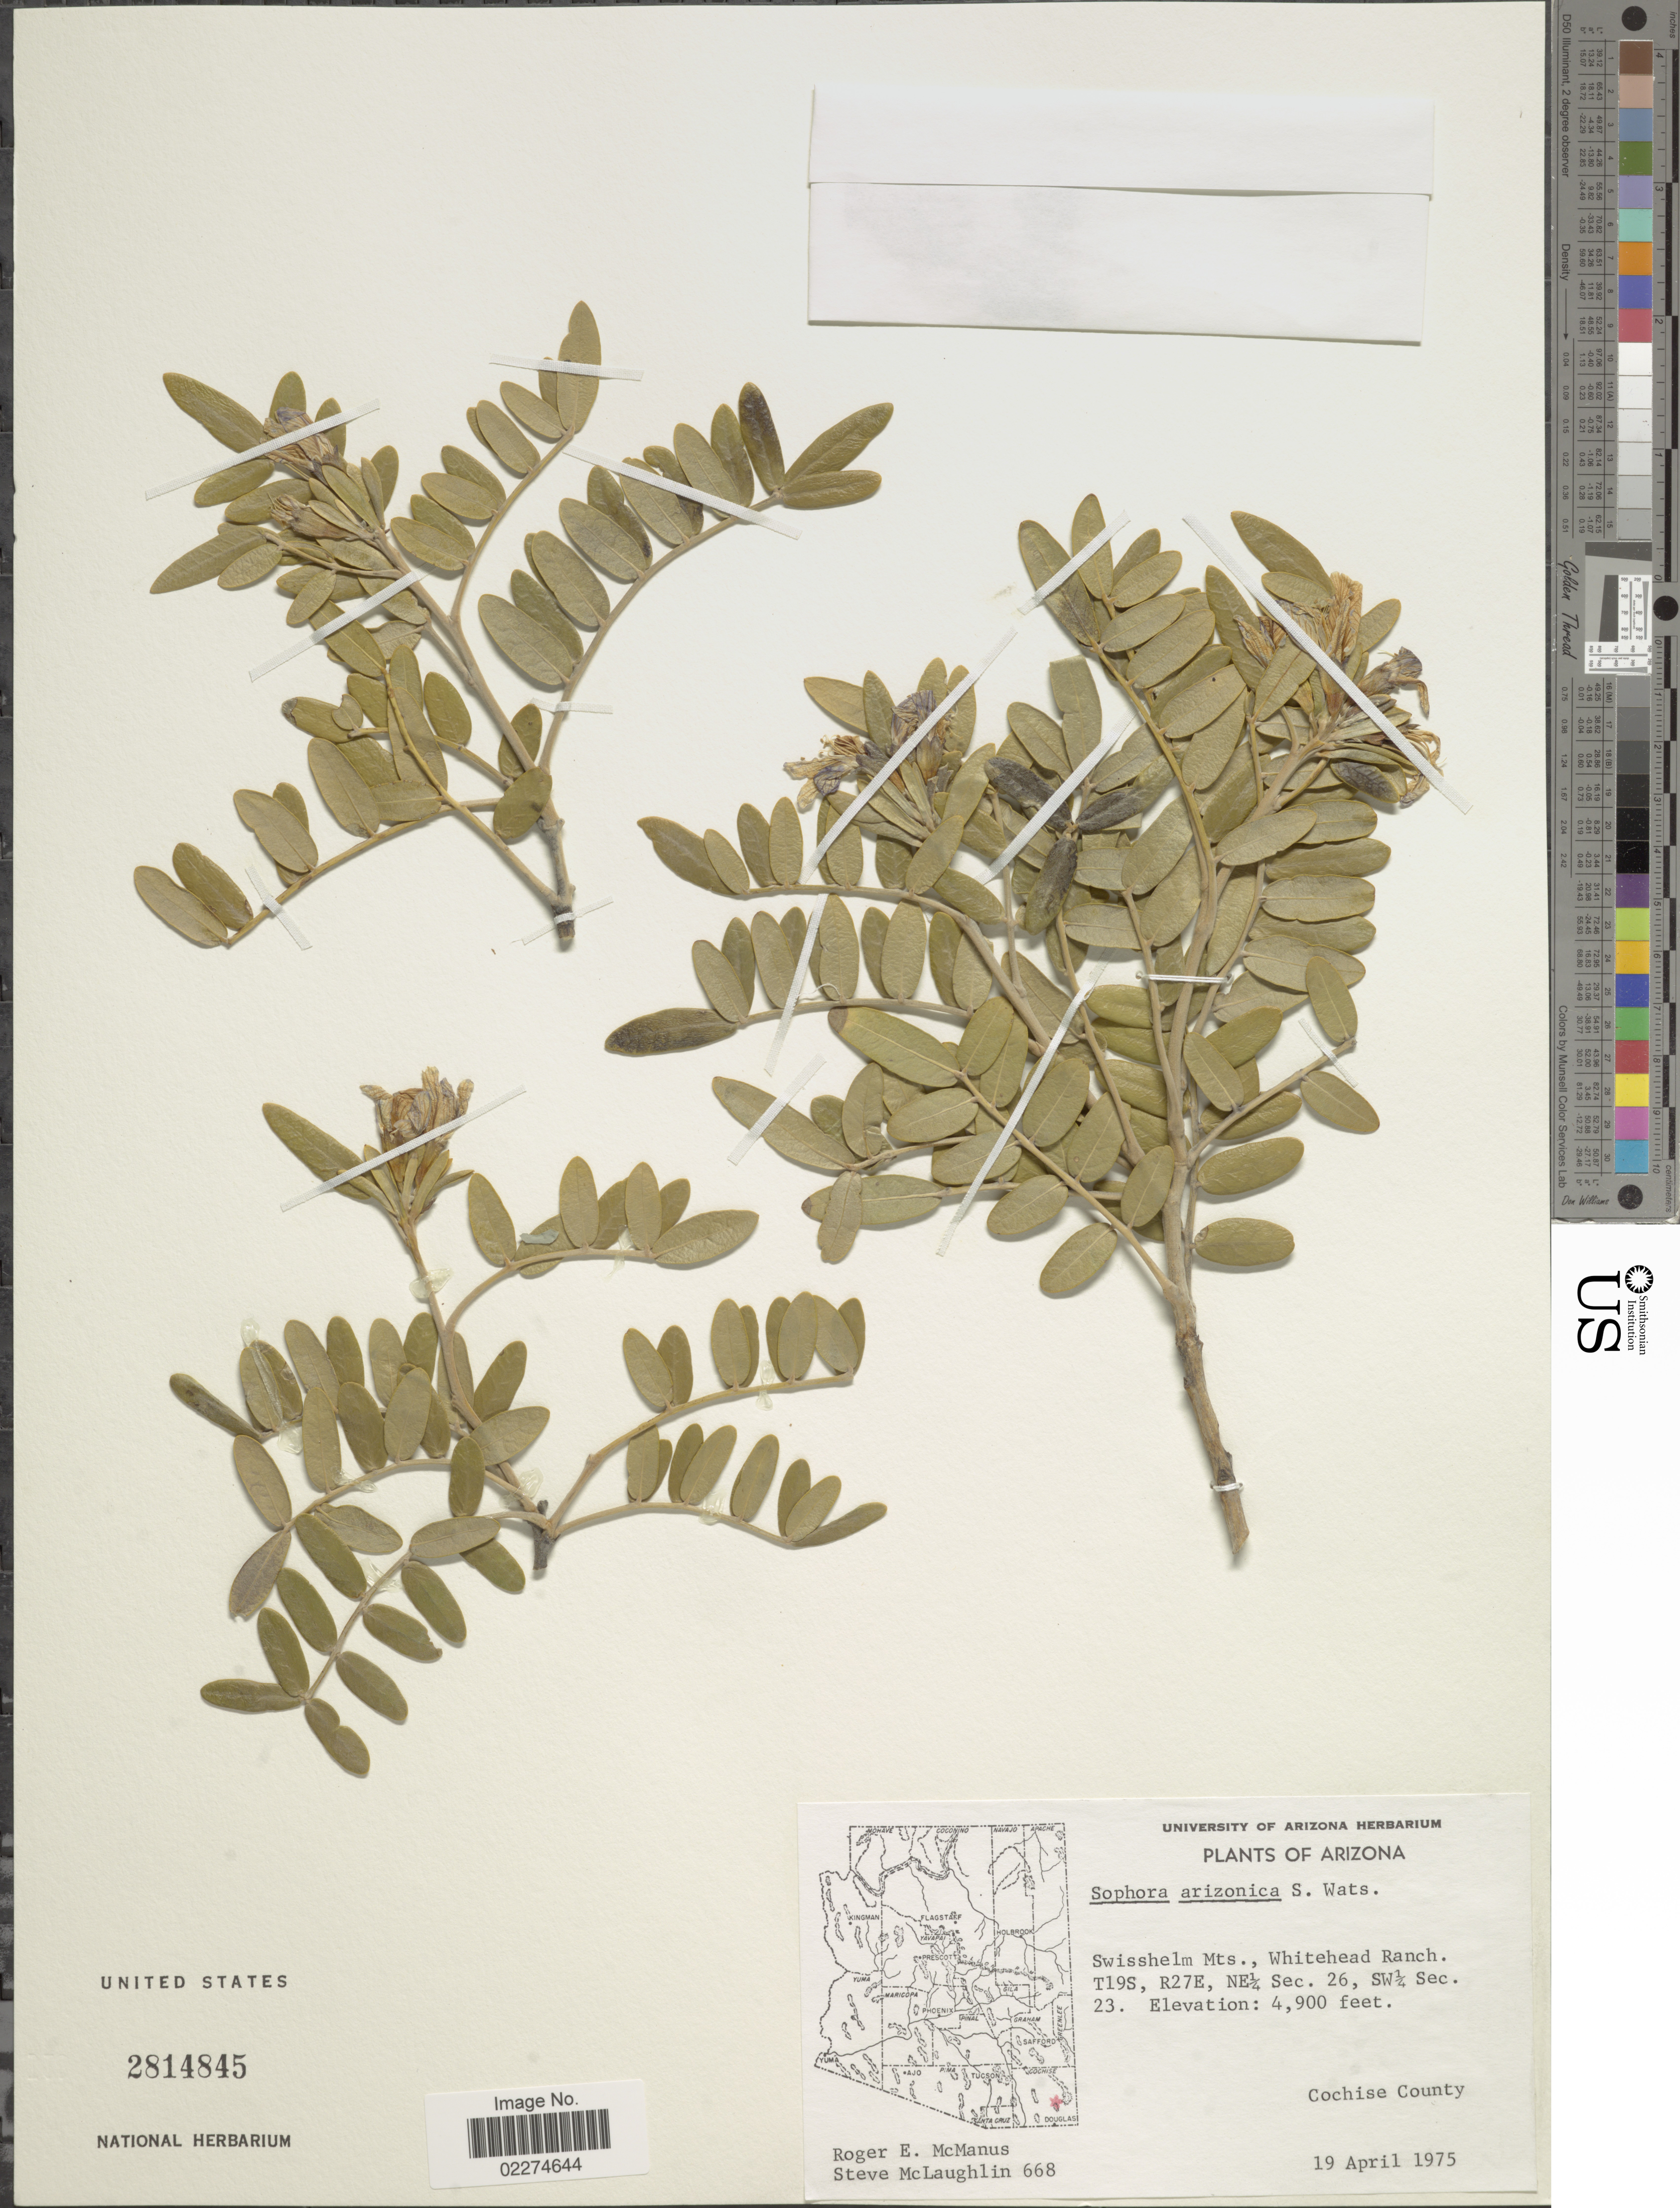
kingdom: Plantae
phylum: Tracheophyta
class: Magnoliopsida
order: Fabales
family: Fabaceae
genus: Dermatophyllum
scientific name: Dermatophyllum arizonicum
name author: (S. Watson) Vincent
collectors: R. McManus & S. McLaughlin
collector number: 668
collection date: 1975-04-19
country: United States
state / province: Arizona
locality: Swisshelm Mts., Whitehead Ranch, T19S, R27E, NE¼, Sec26, SW¼ Sec. 23, Cochise Coounty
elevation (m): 1494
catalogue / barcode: US 2814845